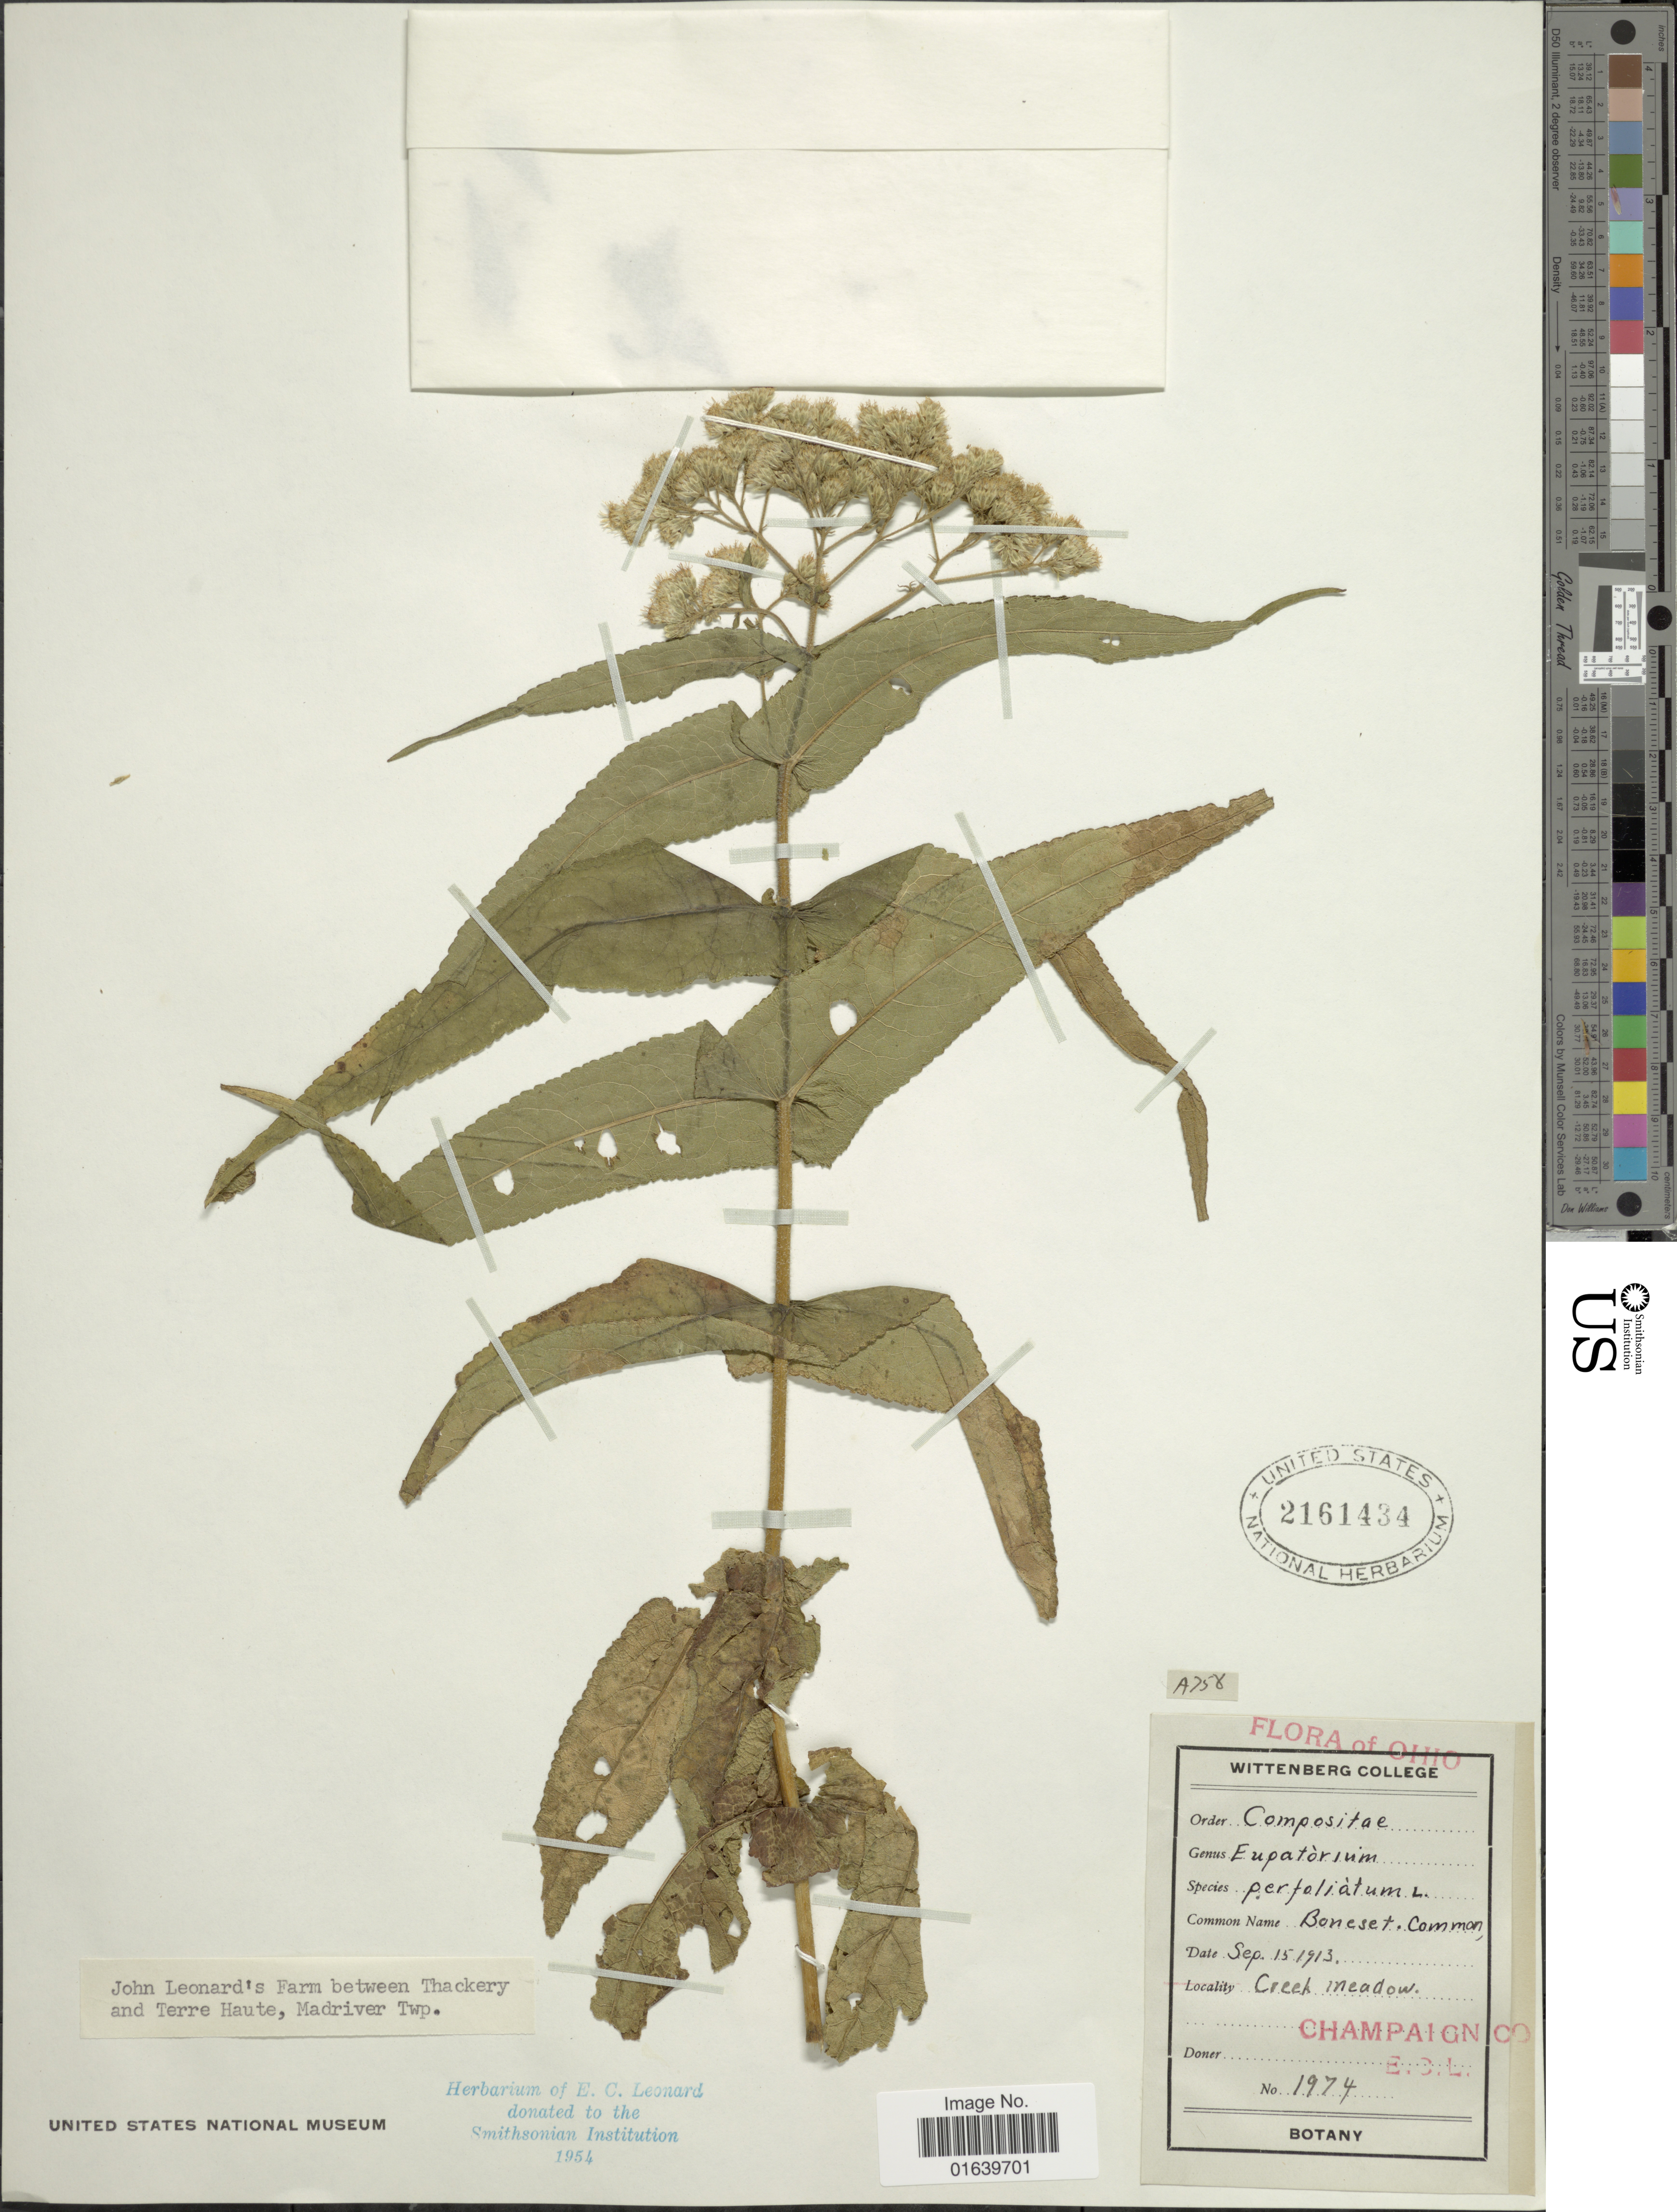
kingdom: Plantae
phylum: Tracheophyta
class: Magnoliopsida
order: Asterales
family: Asteraceae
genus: Eupatorium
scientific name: Eupatorium perfoliatum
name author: L.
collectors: E. C. Leonard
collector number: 1974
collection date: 1913-09-15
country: United States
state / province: Ohio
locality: Champaign Co., Creek Meadow.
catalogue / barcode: US 2161434